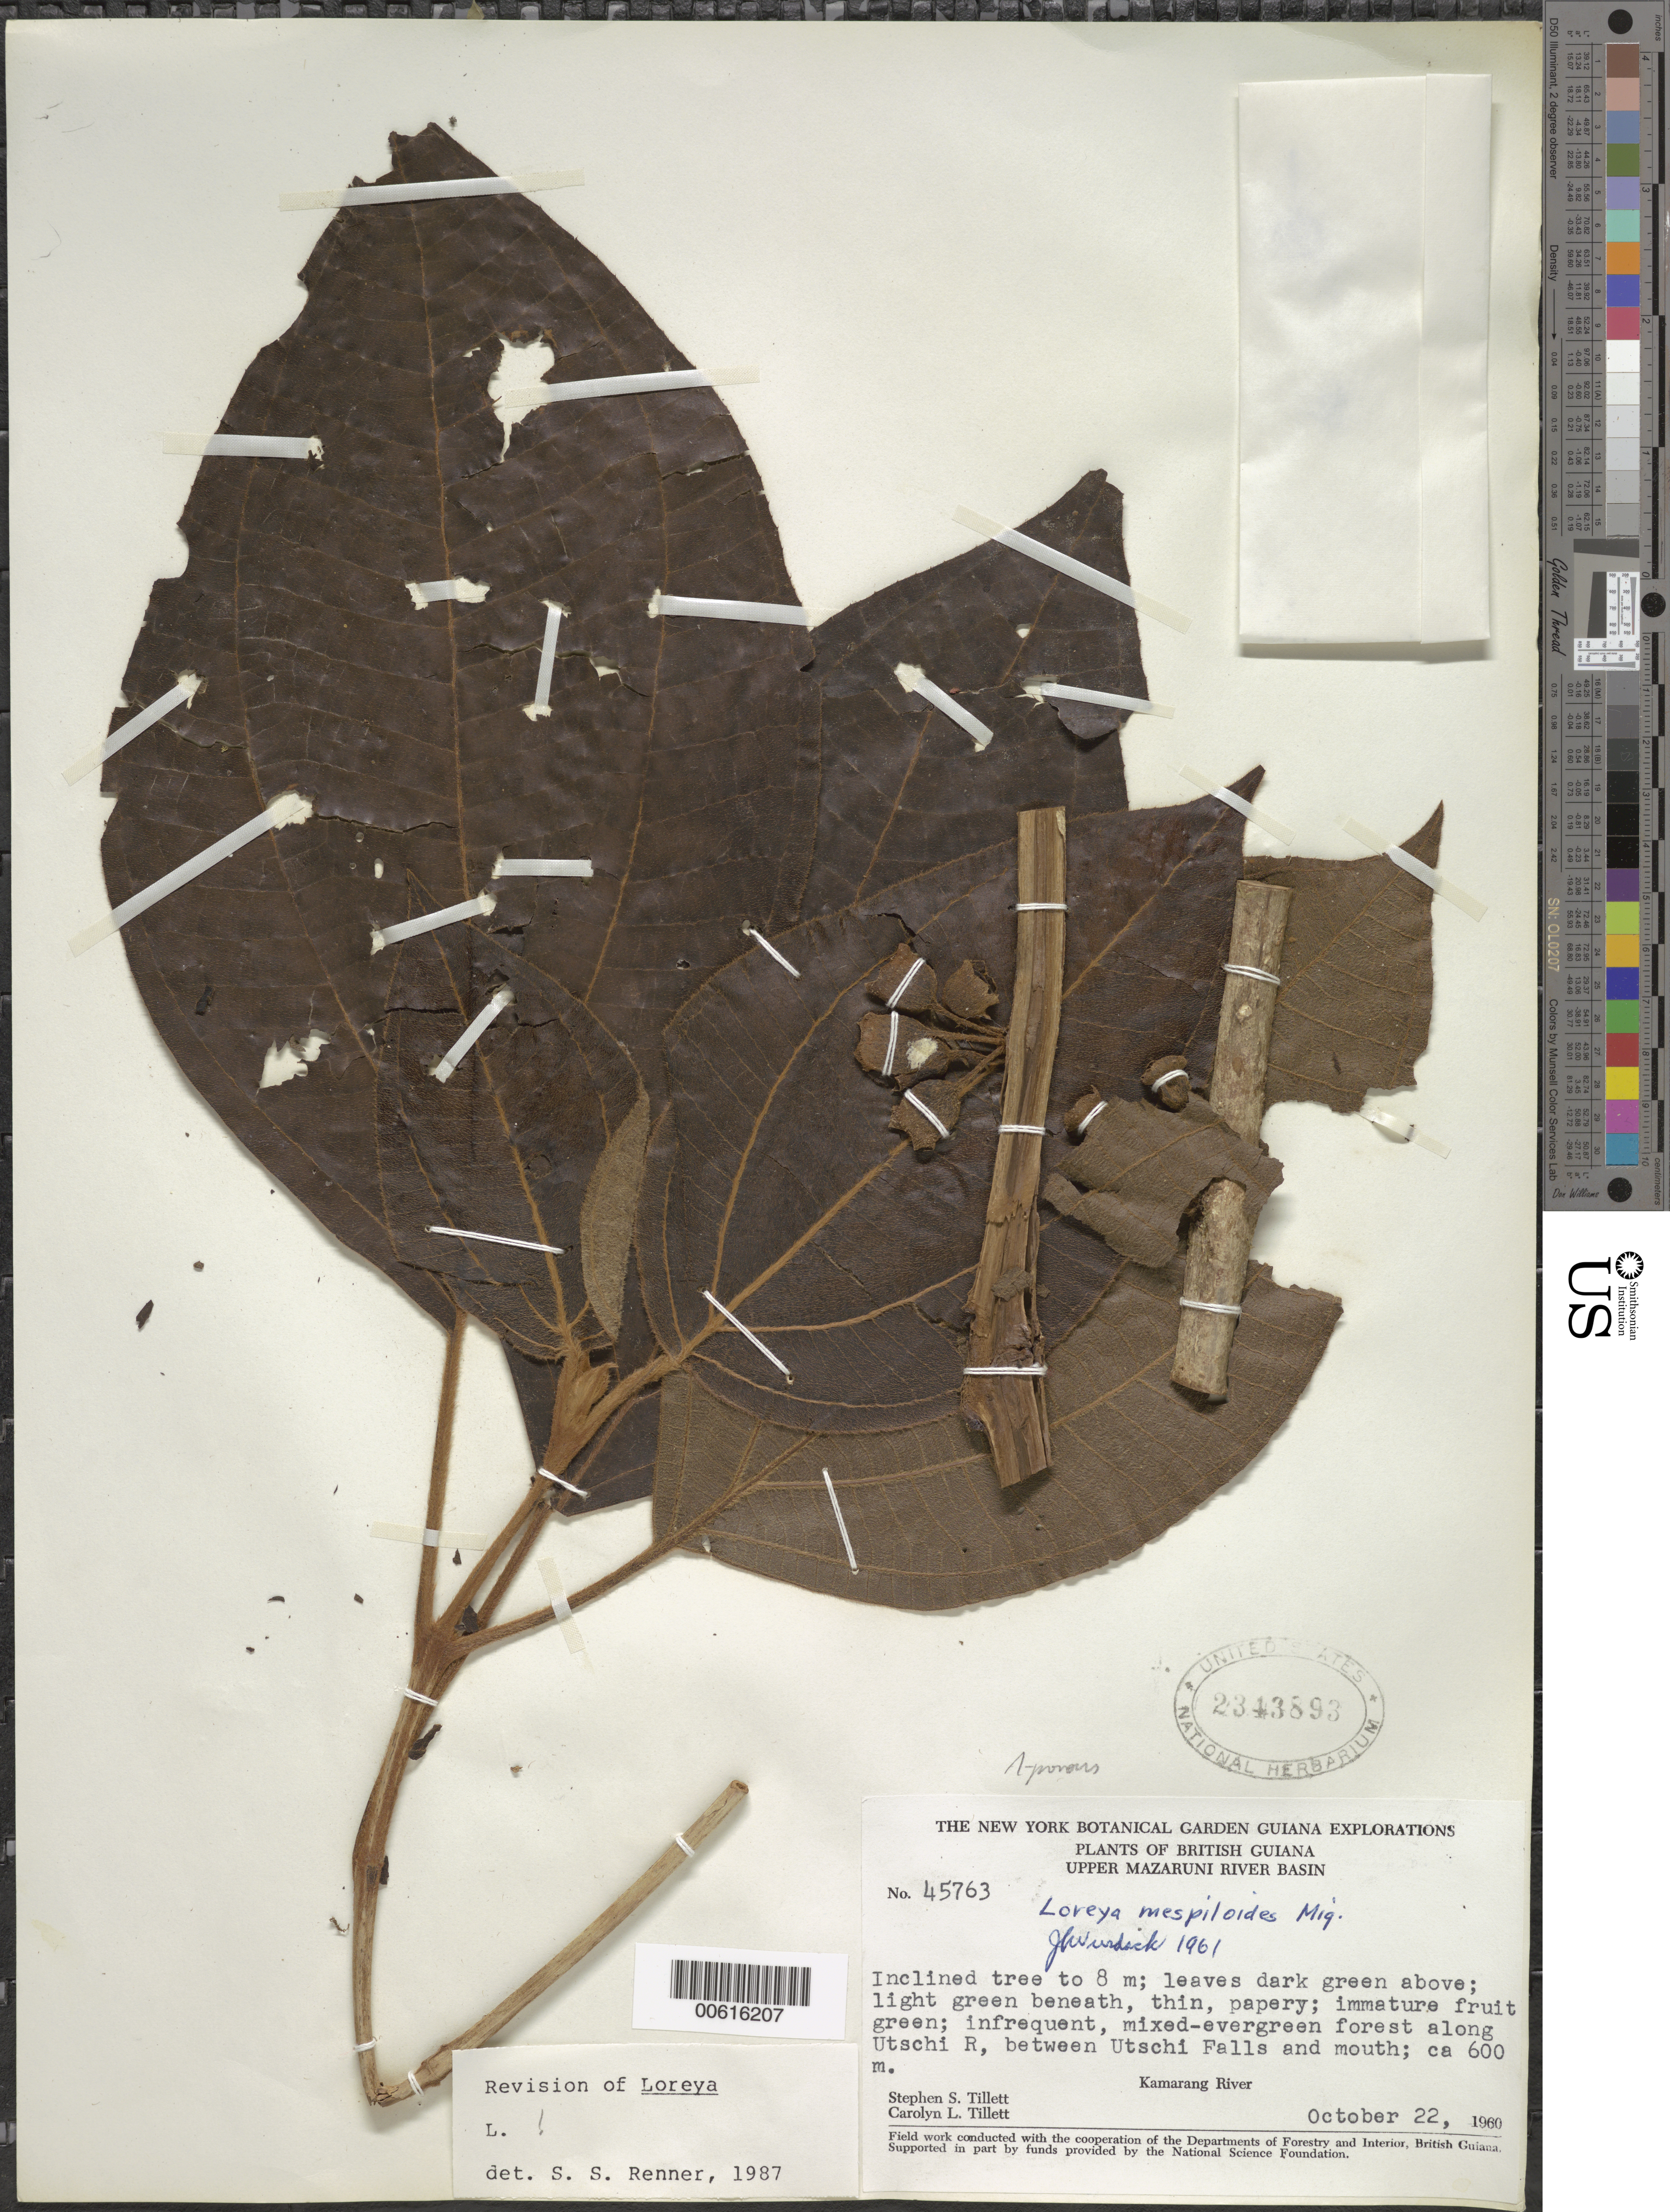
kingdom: Plantae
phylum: Tracheophyta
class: Magnoliopsida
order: Myrtales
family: Melastomataceae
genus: Bellucia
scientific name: Bellucia mespiloides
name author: (Miq.) J.F. Macbr.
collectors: S. S. Tillett, C. L. Tillett & R. Boyan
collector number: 45763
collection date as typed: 22-Oct-60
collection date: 1960-10-22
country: Guyana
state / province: Cuyuni-Mazaruni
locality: Upper Mazaruni River Basin, Utschi River, betw. Utschi Falls & mouth, Kamarang River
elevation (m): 600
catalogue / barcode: US 2343893